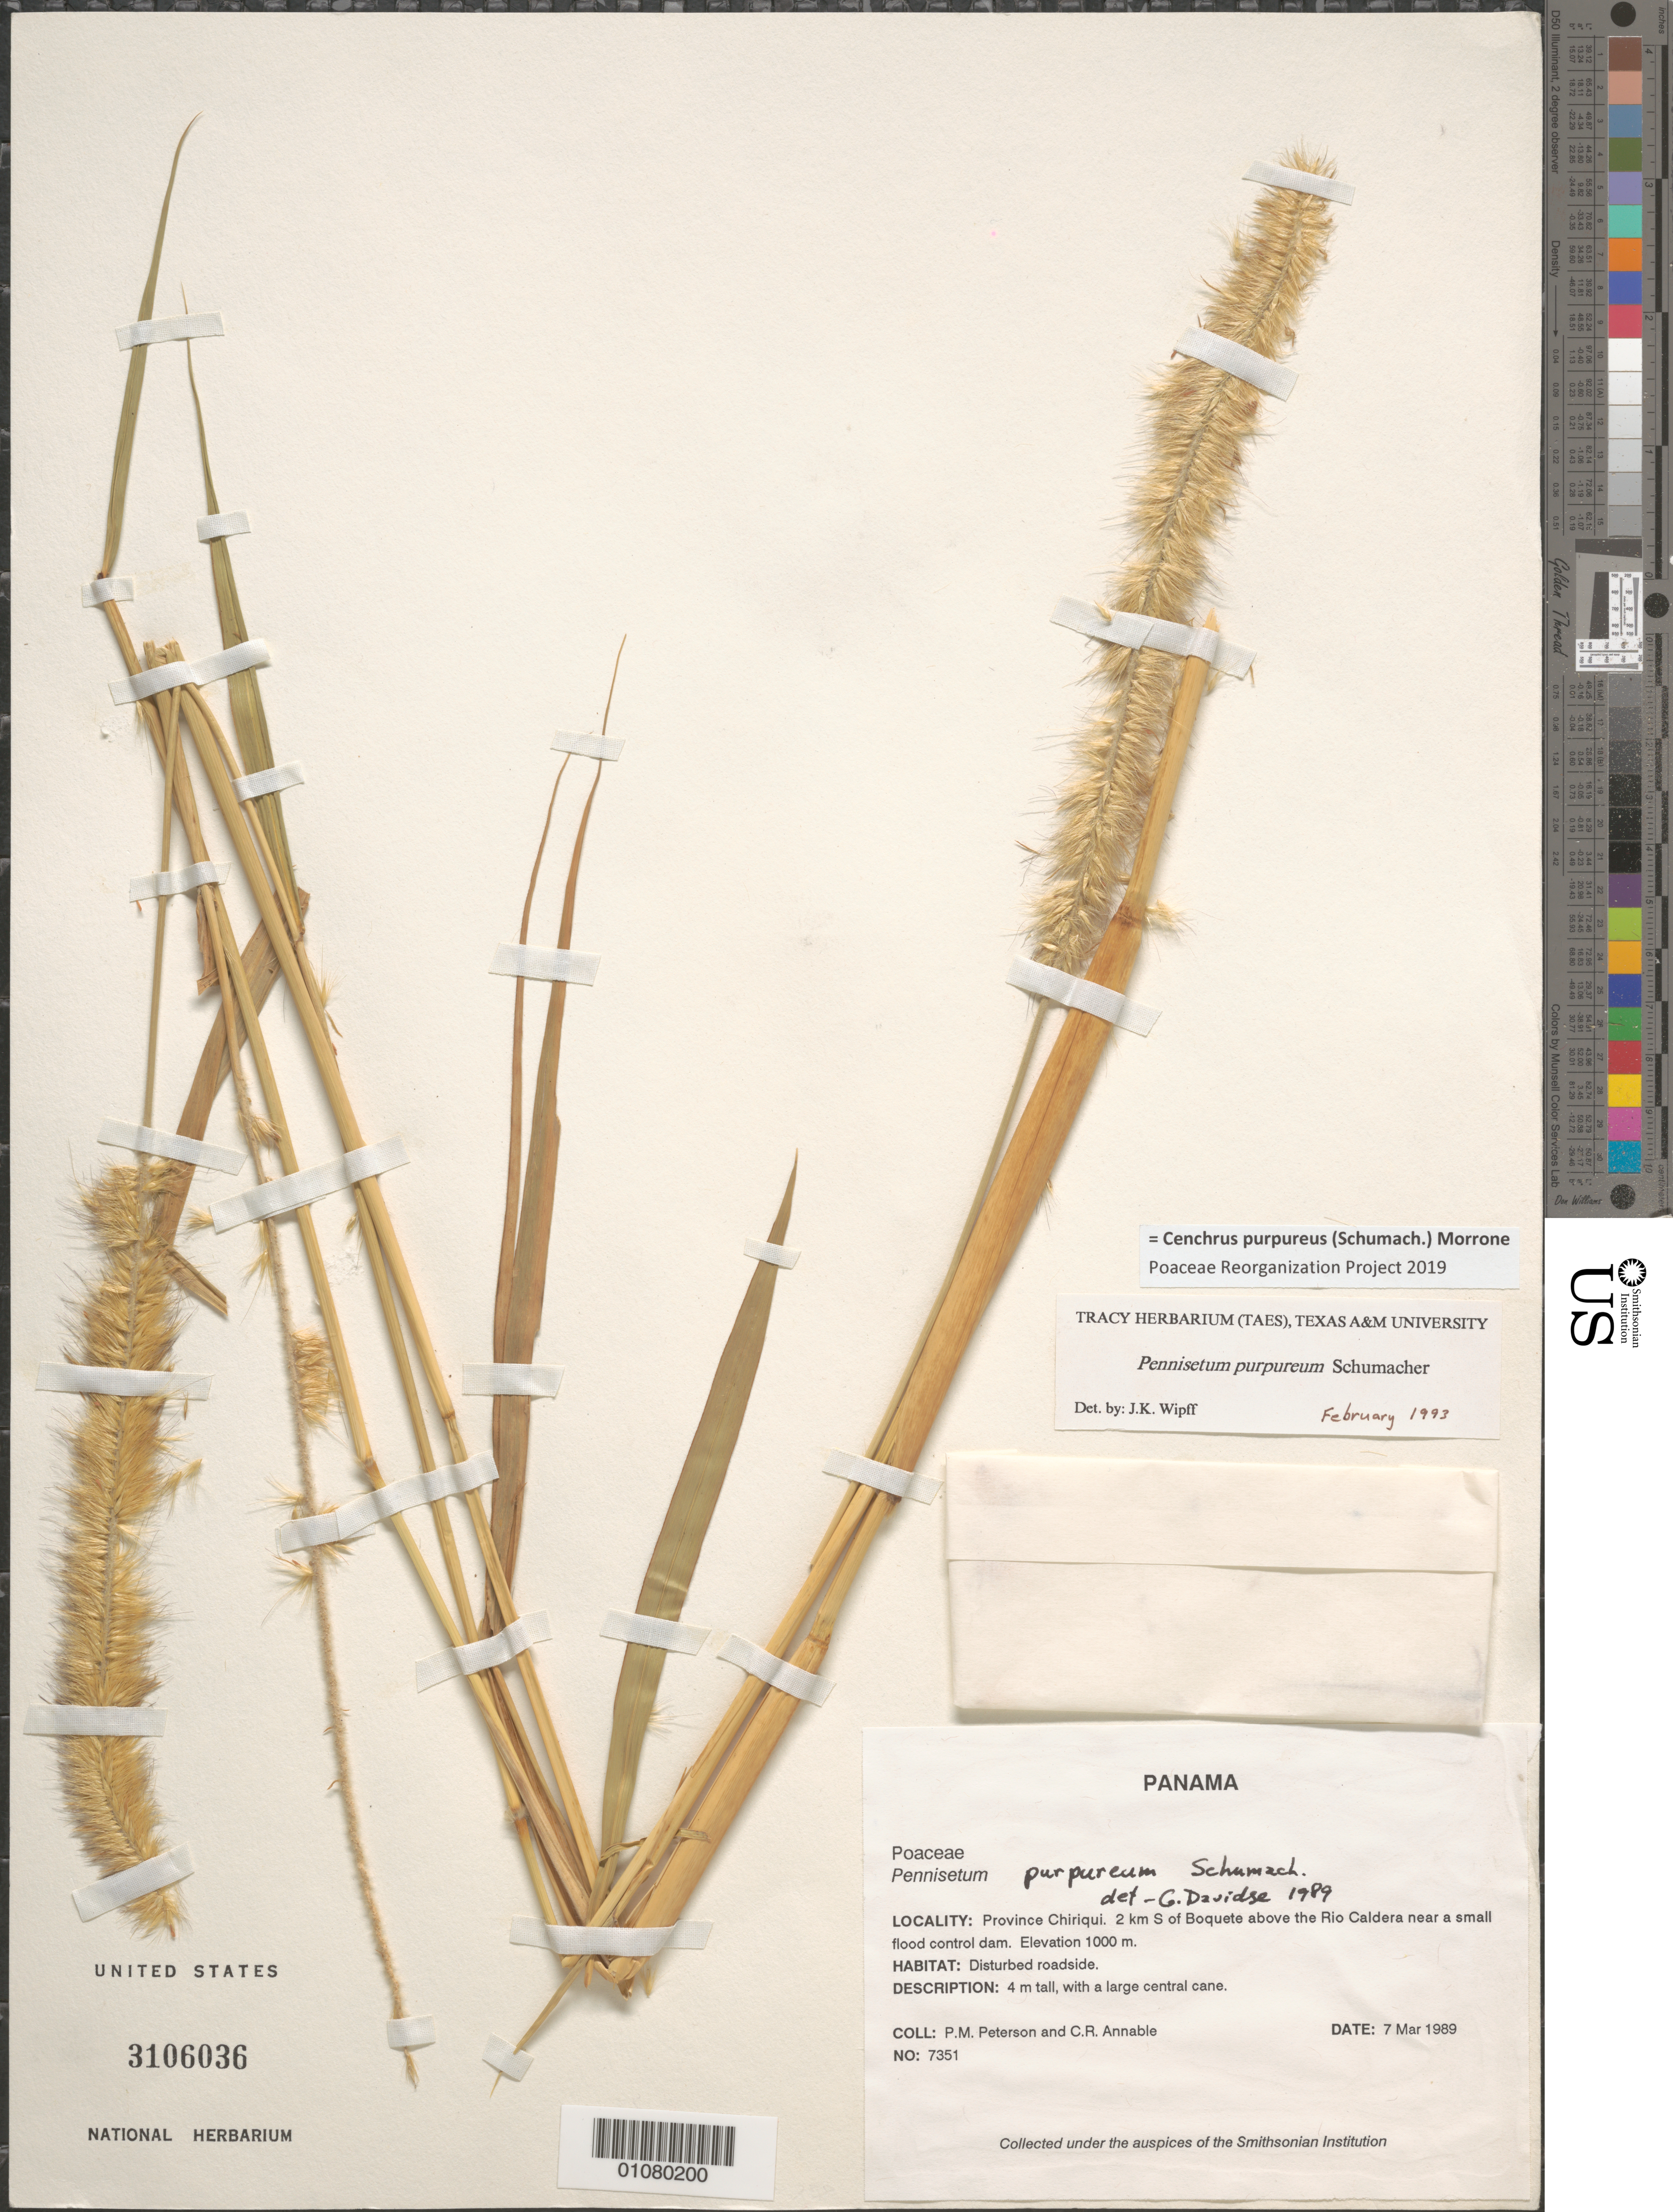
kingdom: Plantae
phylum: Tracheophyta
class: Liliopsida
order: Poales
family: Poaceae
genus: Cenchrus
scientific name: Cenchrus purpureus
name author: (Schumach.) Morrone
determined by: Poaceae Reorganization Project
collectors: P. M. Peterson & C. R. Annable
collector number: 07351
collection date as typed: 07 Mar 1989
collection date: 1989-03-07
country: Panama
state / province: Chiriqui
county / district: Boquete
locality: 2 km S of Boquete above the Rio Caldera near a small flood control dam.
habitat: Disturbed roadside. Elevation ca. 1000 m.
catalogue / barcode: US 3106036